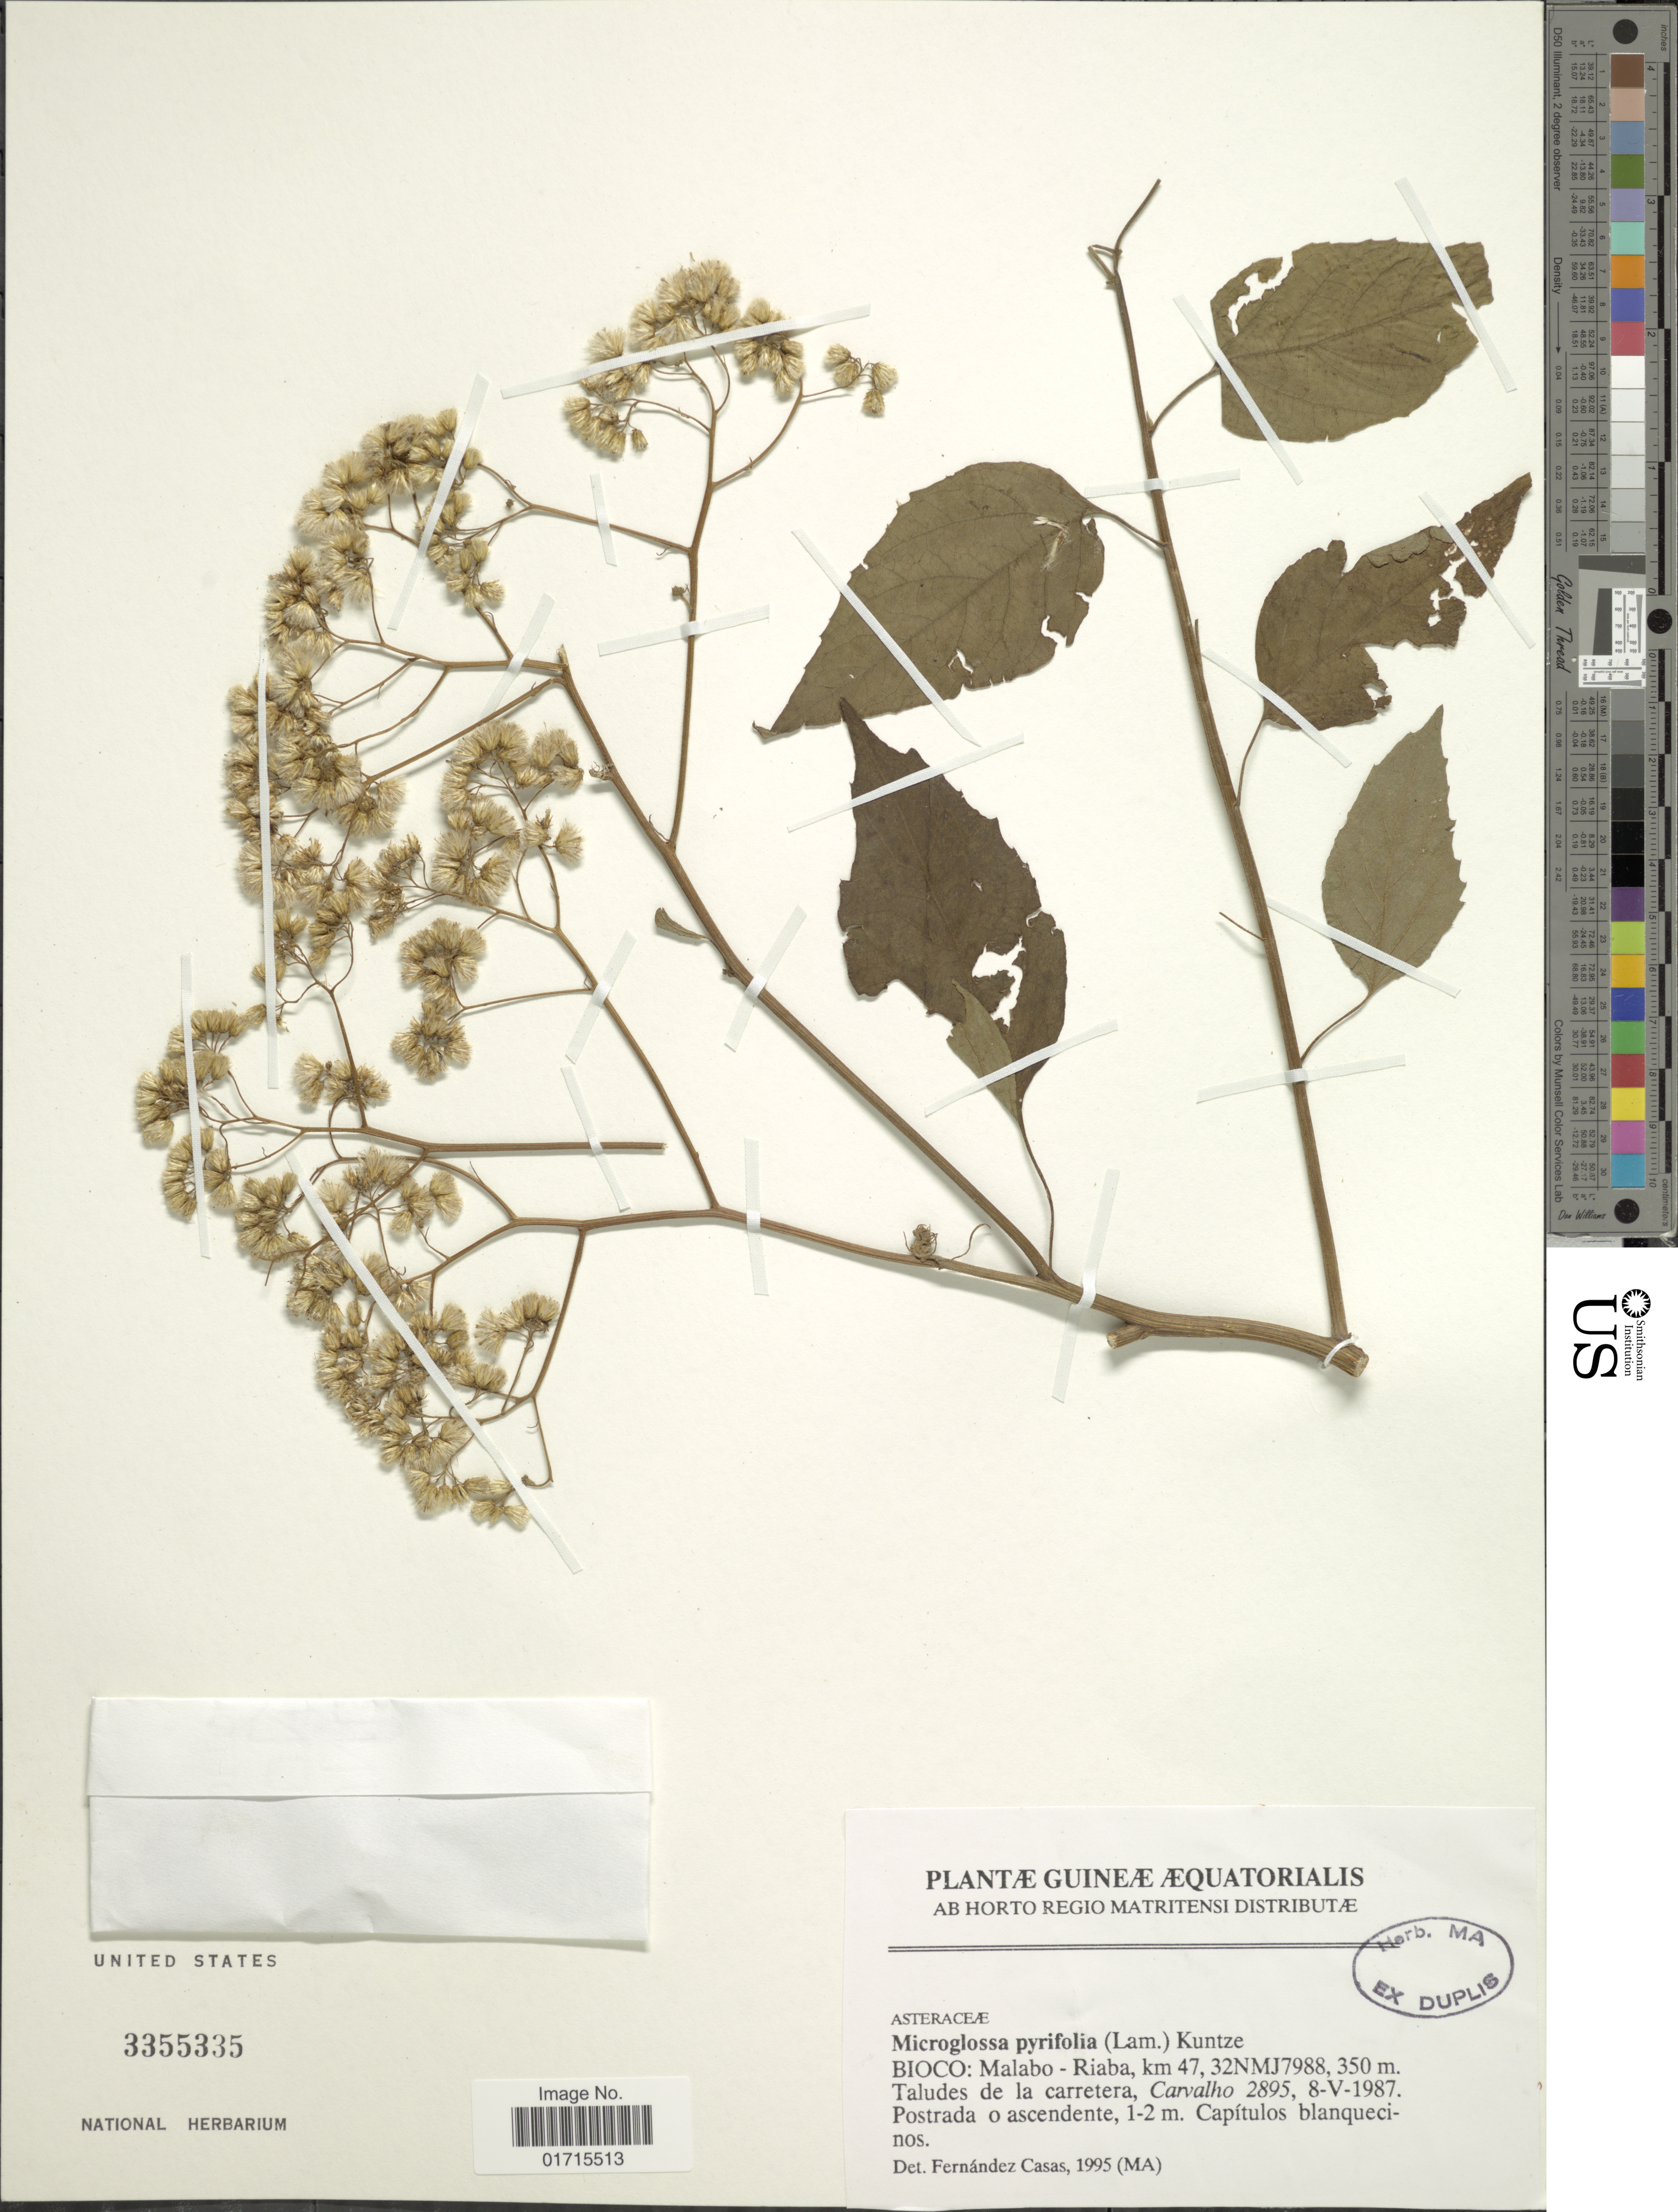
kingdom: Plantae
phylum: Tracheophyta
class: Magnoliopsida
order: Asterales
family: Asteraceae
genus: Microglossa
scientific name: Microglossa pyrifolia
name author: (Lam.) Kuntze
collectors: Carvalho, --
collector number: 2895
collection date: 1987-05-08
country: Equatorial Guinea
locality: Bioco: Malabo-Riaba, km 47, 32NMJ7988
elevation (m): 350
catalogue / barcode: US 3355335